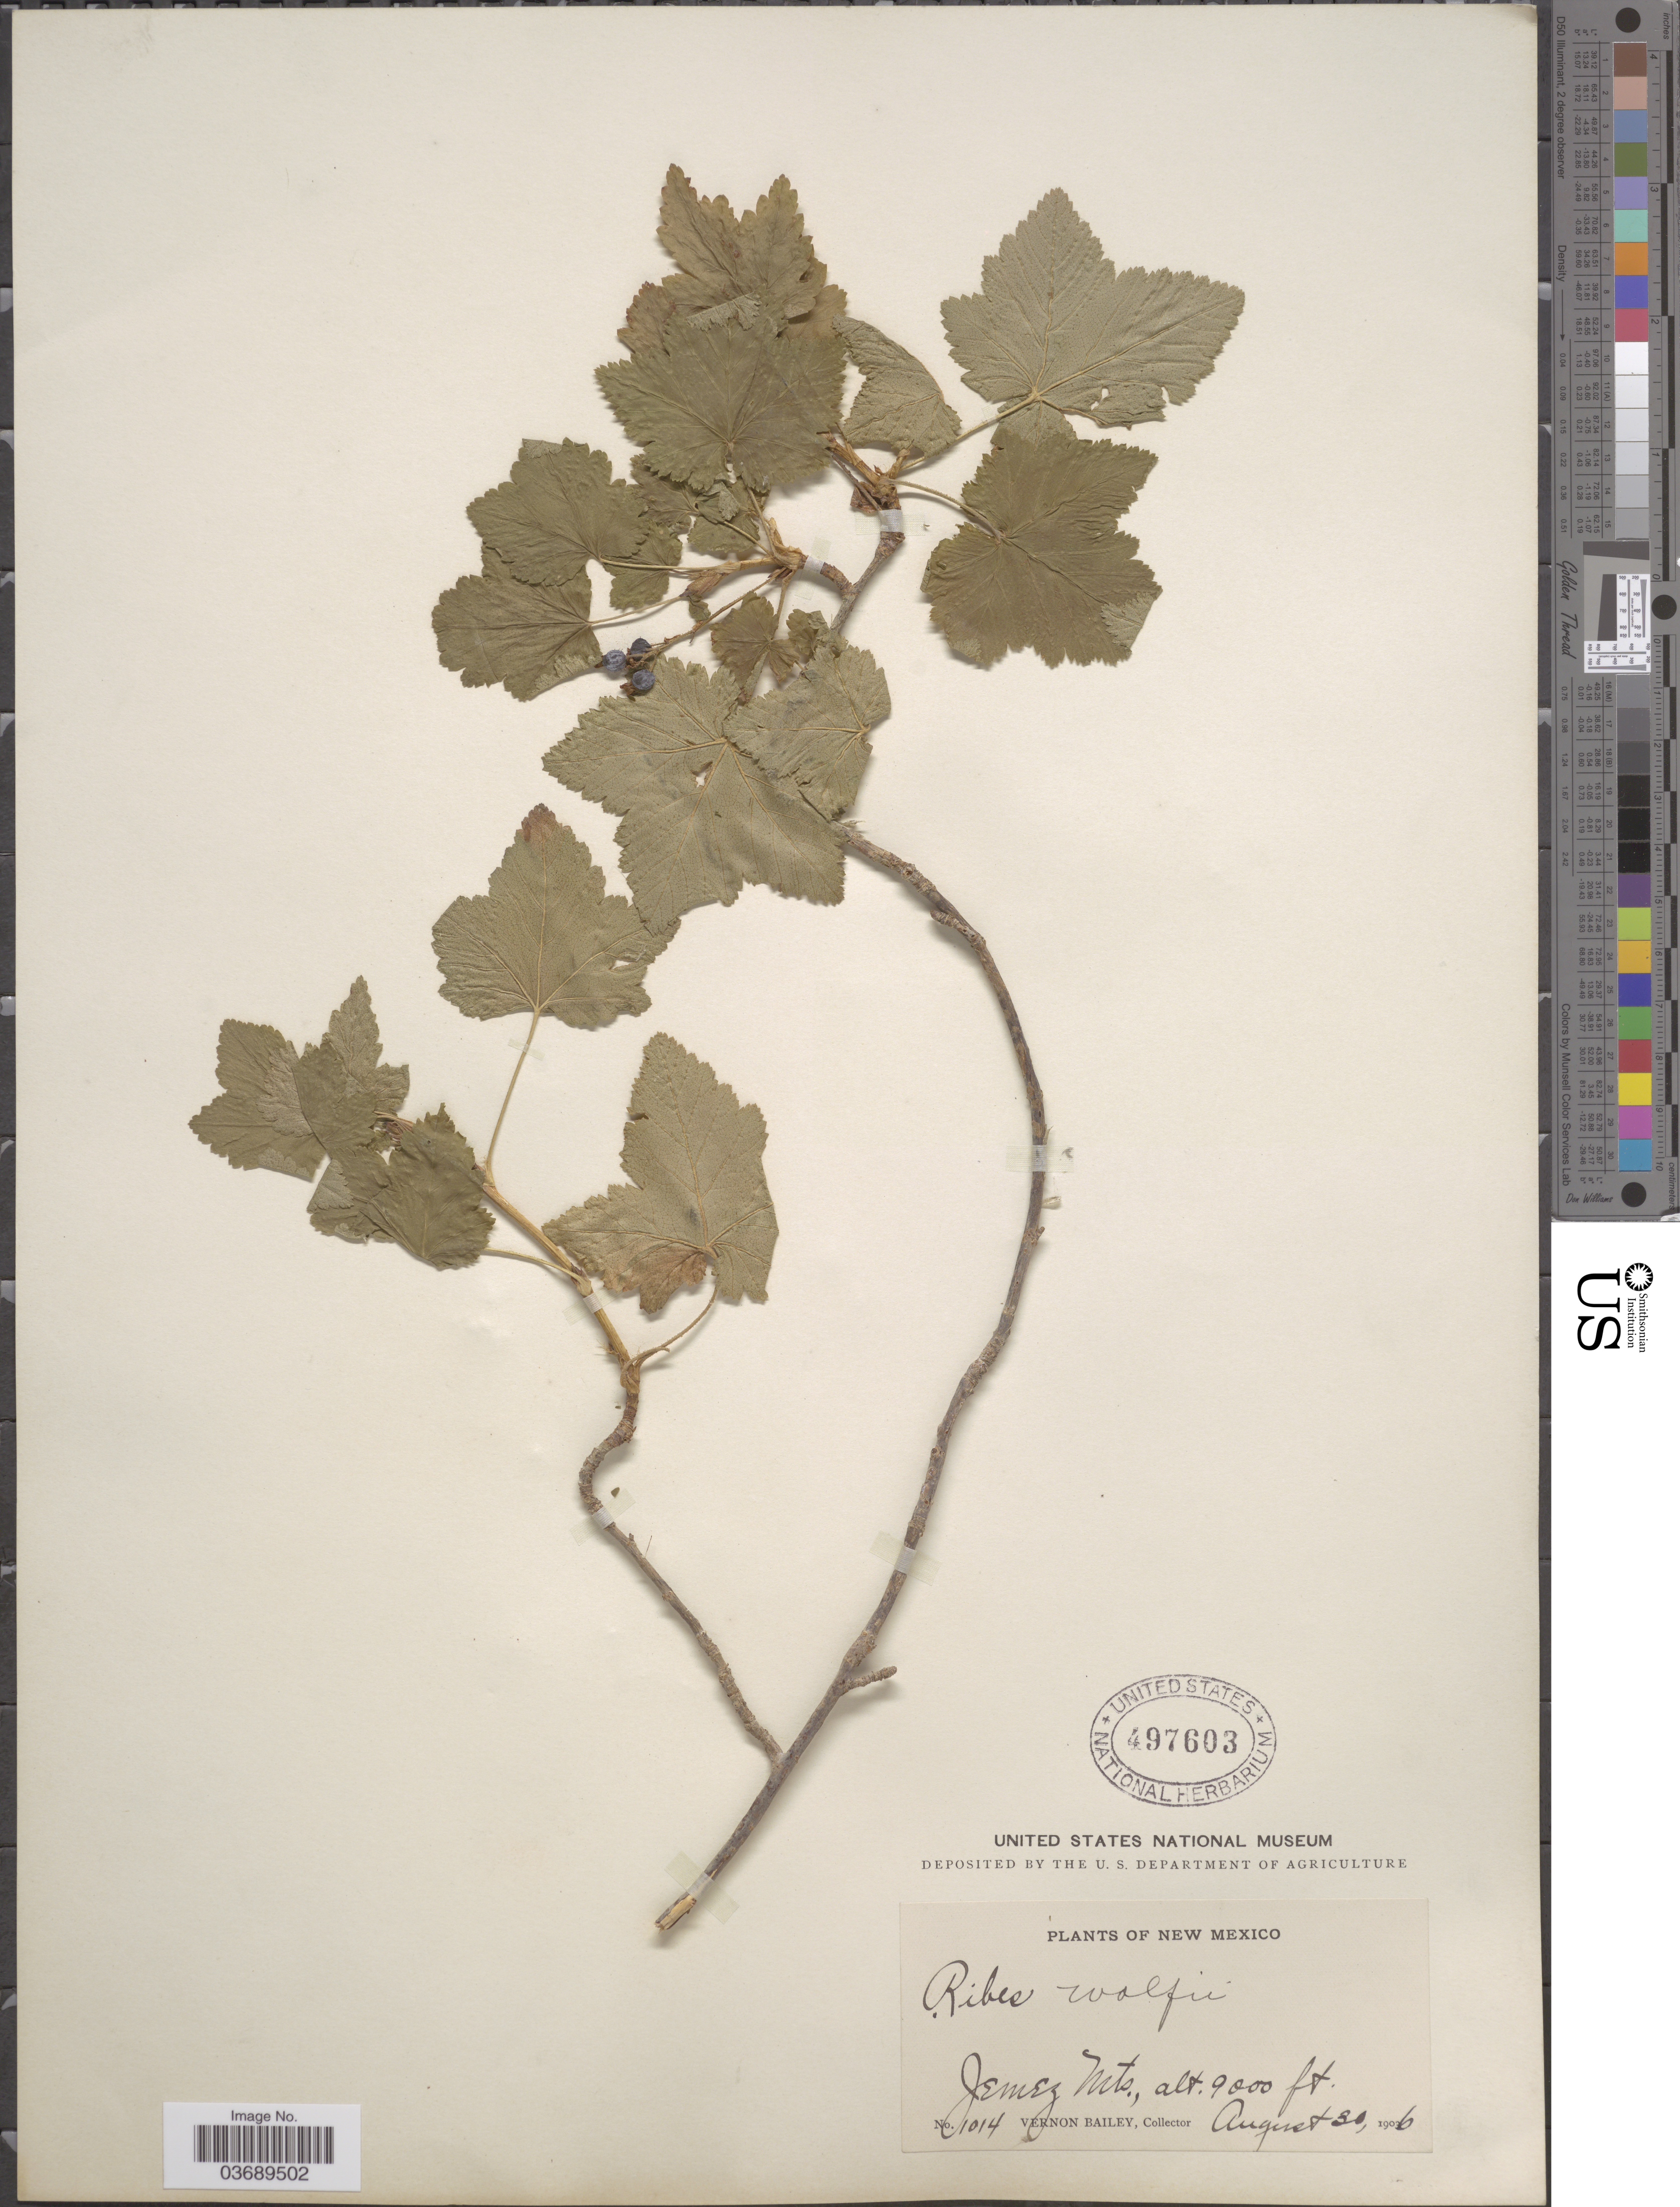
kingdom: Plantae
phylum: Tracheophyta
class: Magnoliopsida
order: Saxifragales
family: Grossulariaceae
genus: Ribes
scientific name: Ribes wolfii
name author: Rothr.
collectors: V. O. Bailey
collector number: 1014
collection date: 1906-08-30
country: United States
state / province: New Mexico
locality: Jemez Mts.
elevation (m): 2743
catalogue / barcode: US 497603